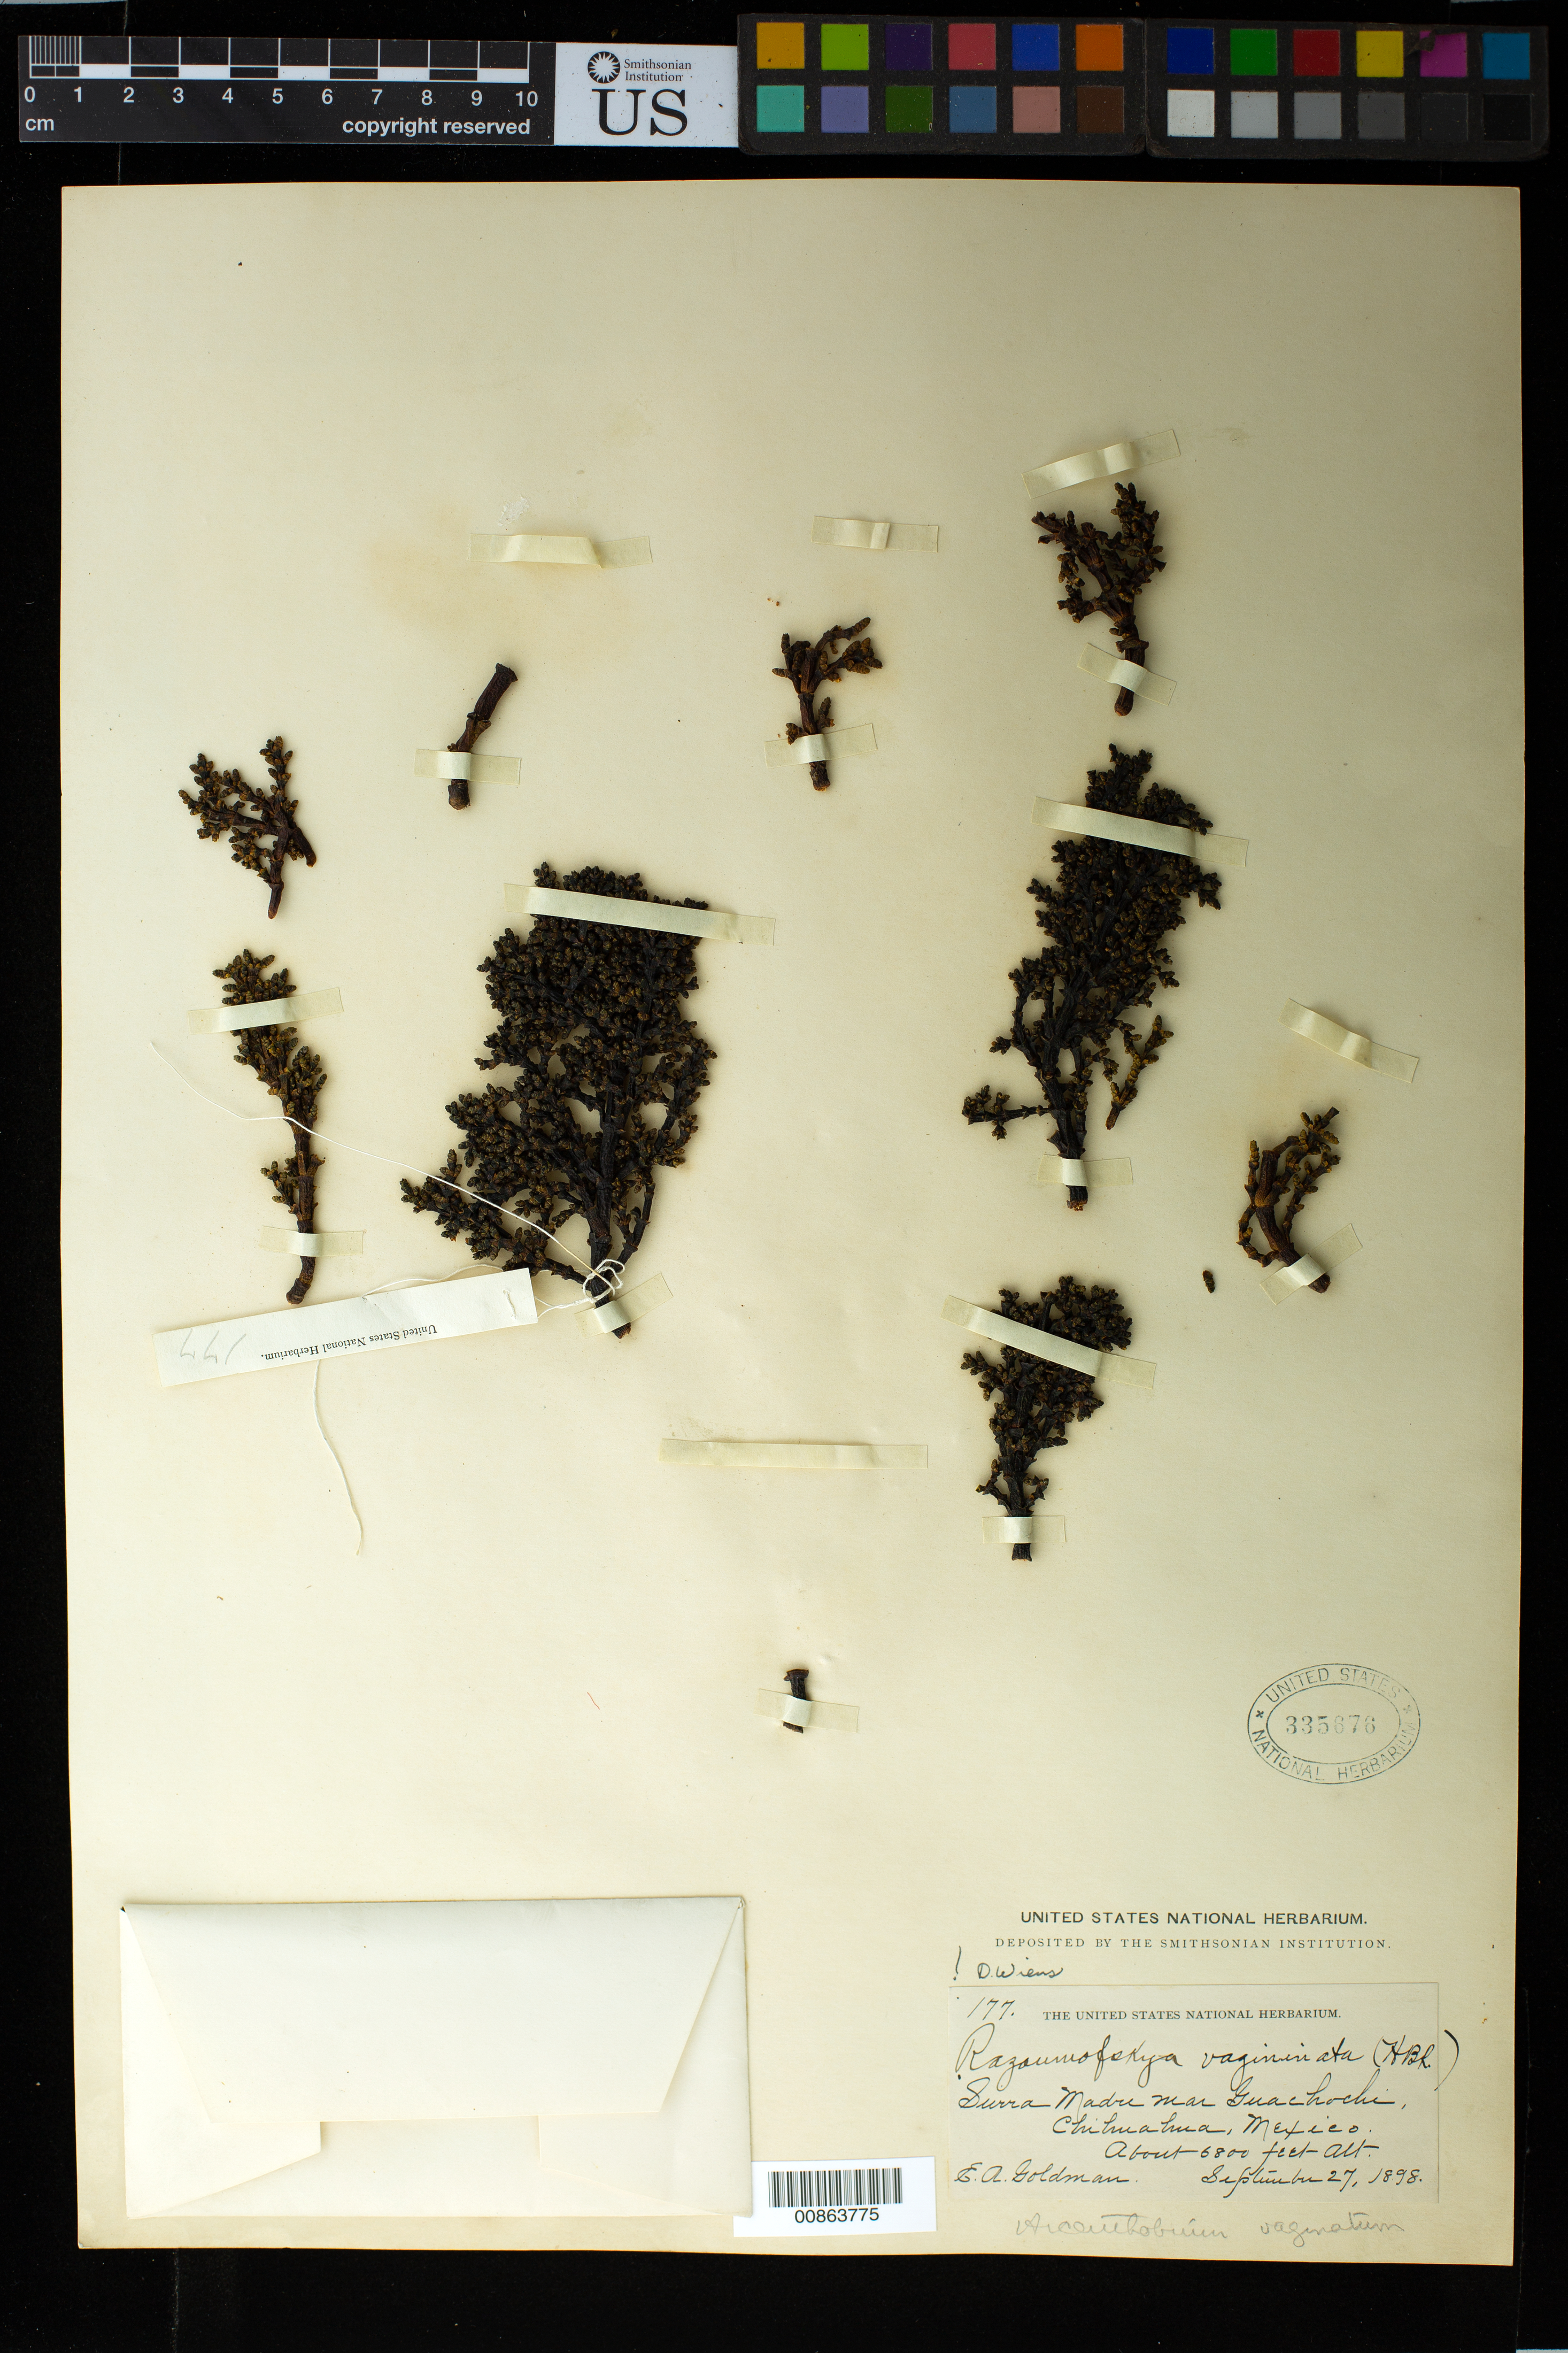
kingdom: Plantae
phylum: Tracheophyta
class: Magnoliopsida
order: Santalales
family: Viscaceae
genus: Arceuthobium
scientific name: Arceuthobium vaginatum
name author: (Humb. & Bonpl. ex Willd.) J. Presl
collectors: E. A. Goldman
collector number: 177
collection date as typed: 27 Sep 1898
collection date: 1898-09-27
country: Mexico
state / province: Chihuahua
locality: Sierra Madre near Guachochi, Chihuahua.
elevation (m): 2073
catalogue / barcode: US 335676